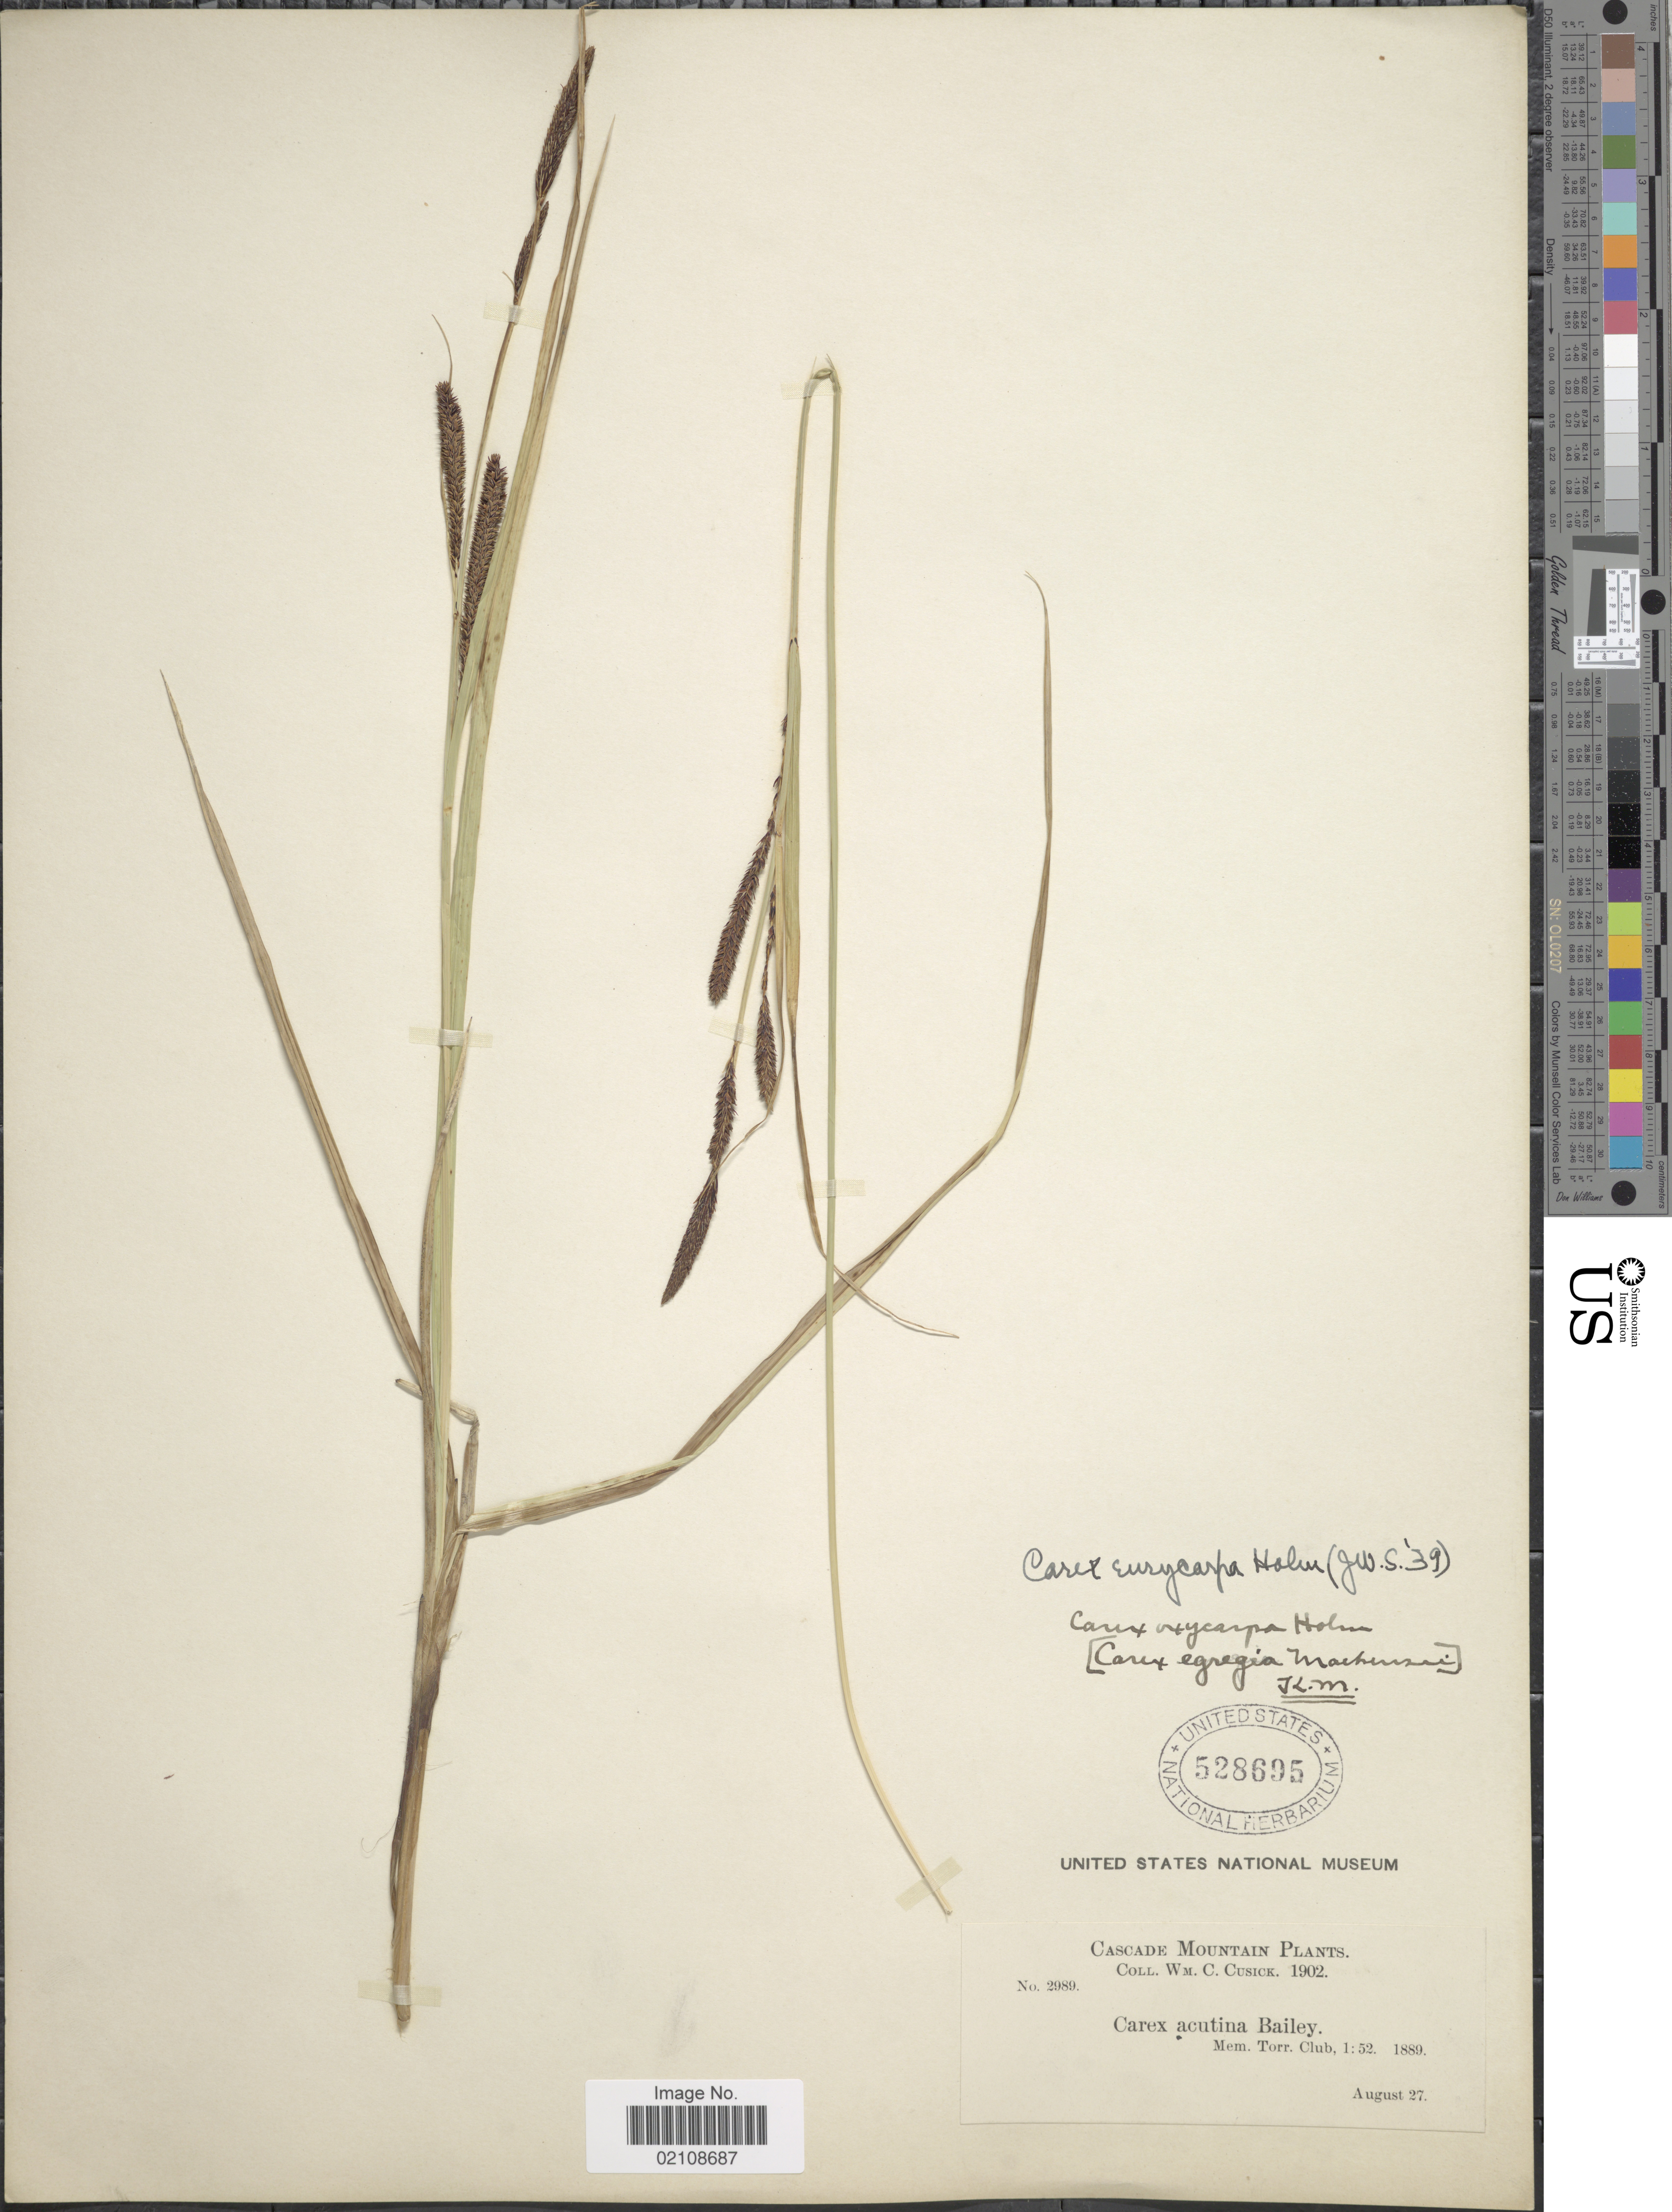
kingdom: Plantae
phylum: Tracheophyta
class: Liliopsida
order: Poales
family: Cyperaceae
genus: Carex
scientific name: Carex angustata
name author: Boott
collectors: ex herb. Wm. C. Cusick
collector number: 2989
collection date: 1889-08-27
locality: Cascade Mountain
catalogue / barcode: US 528695